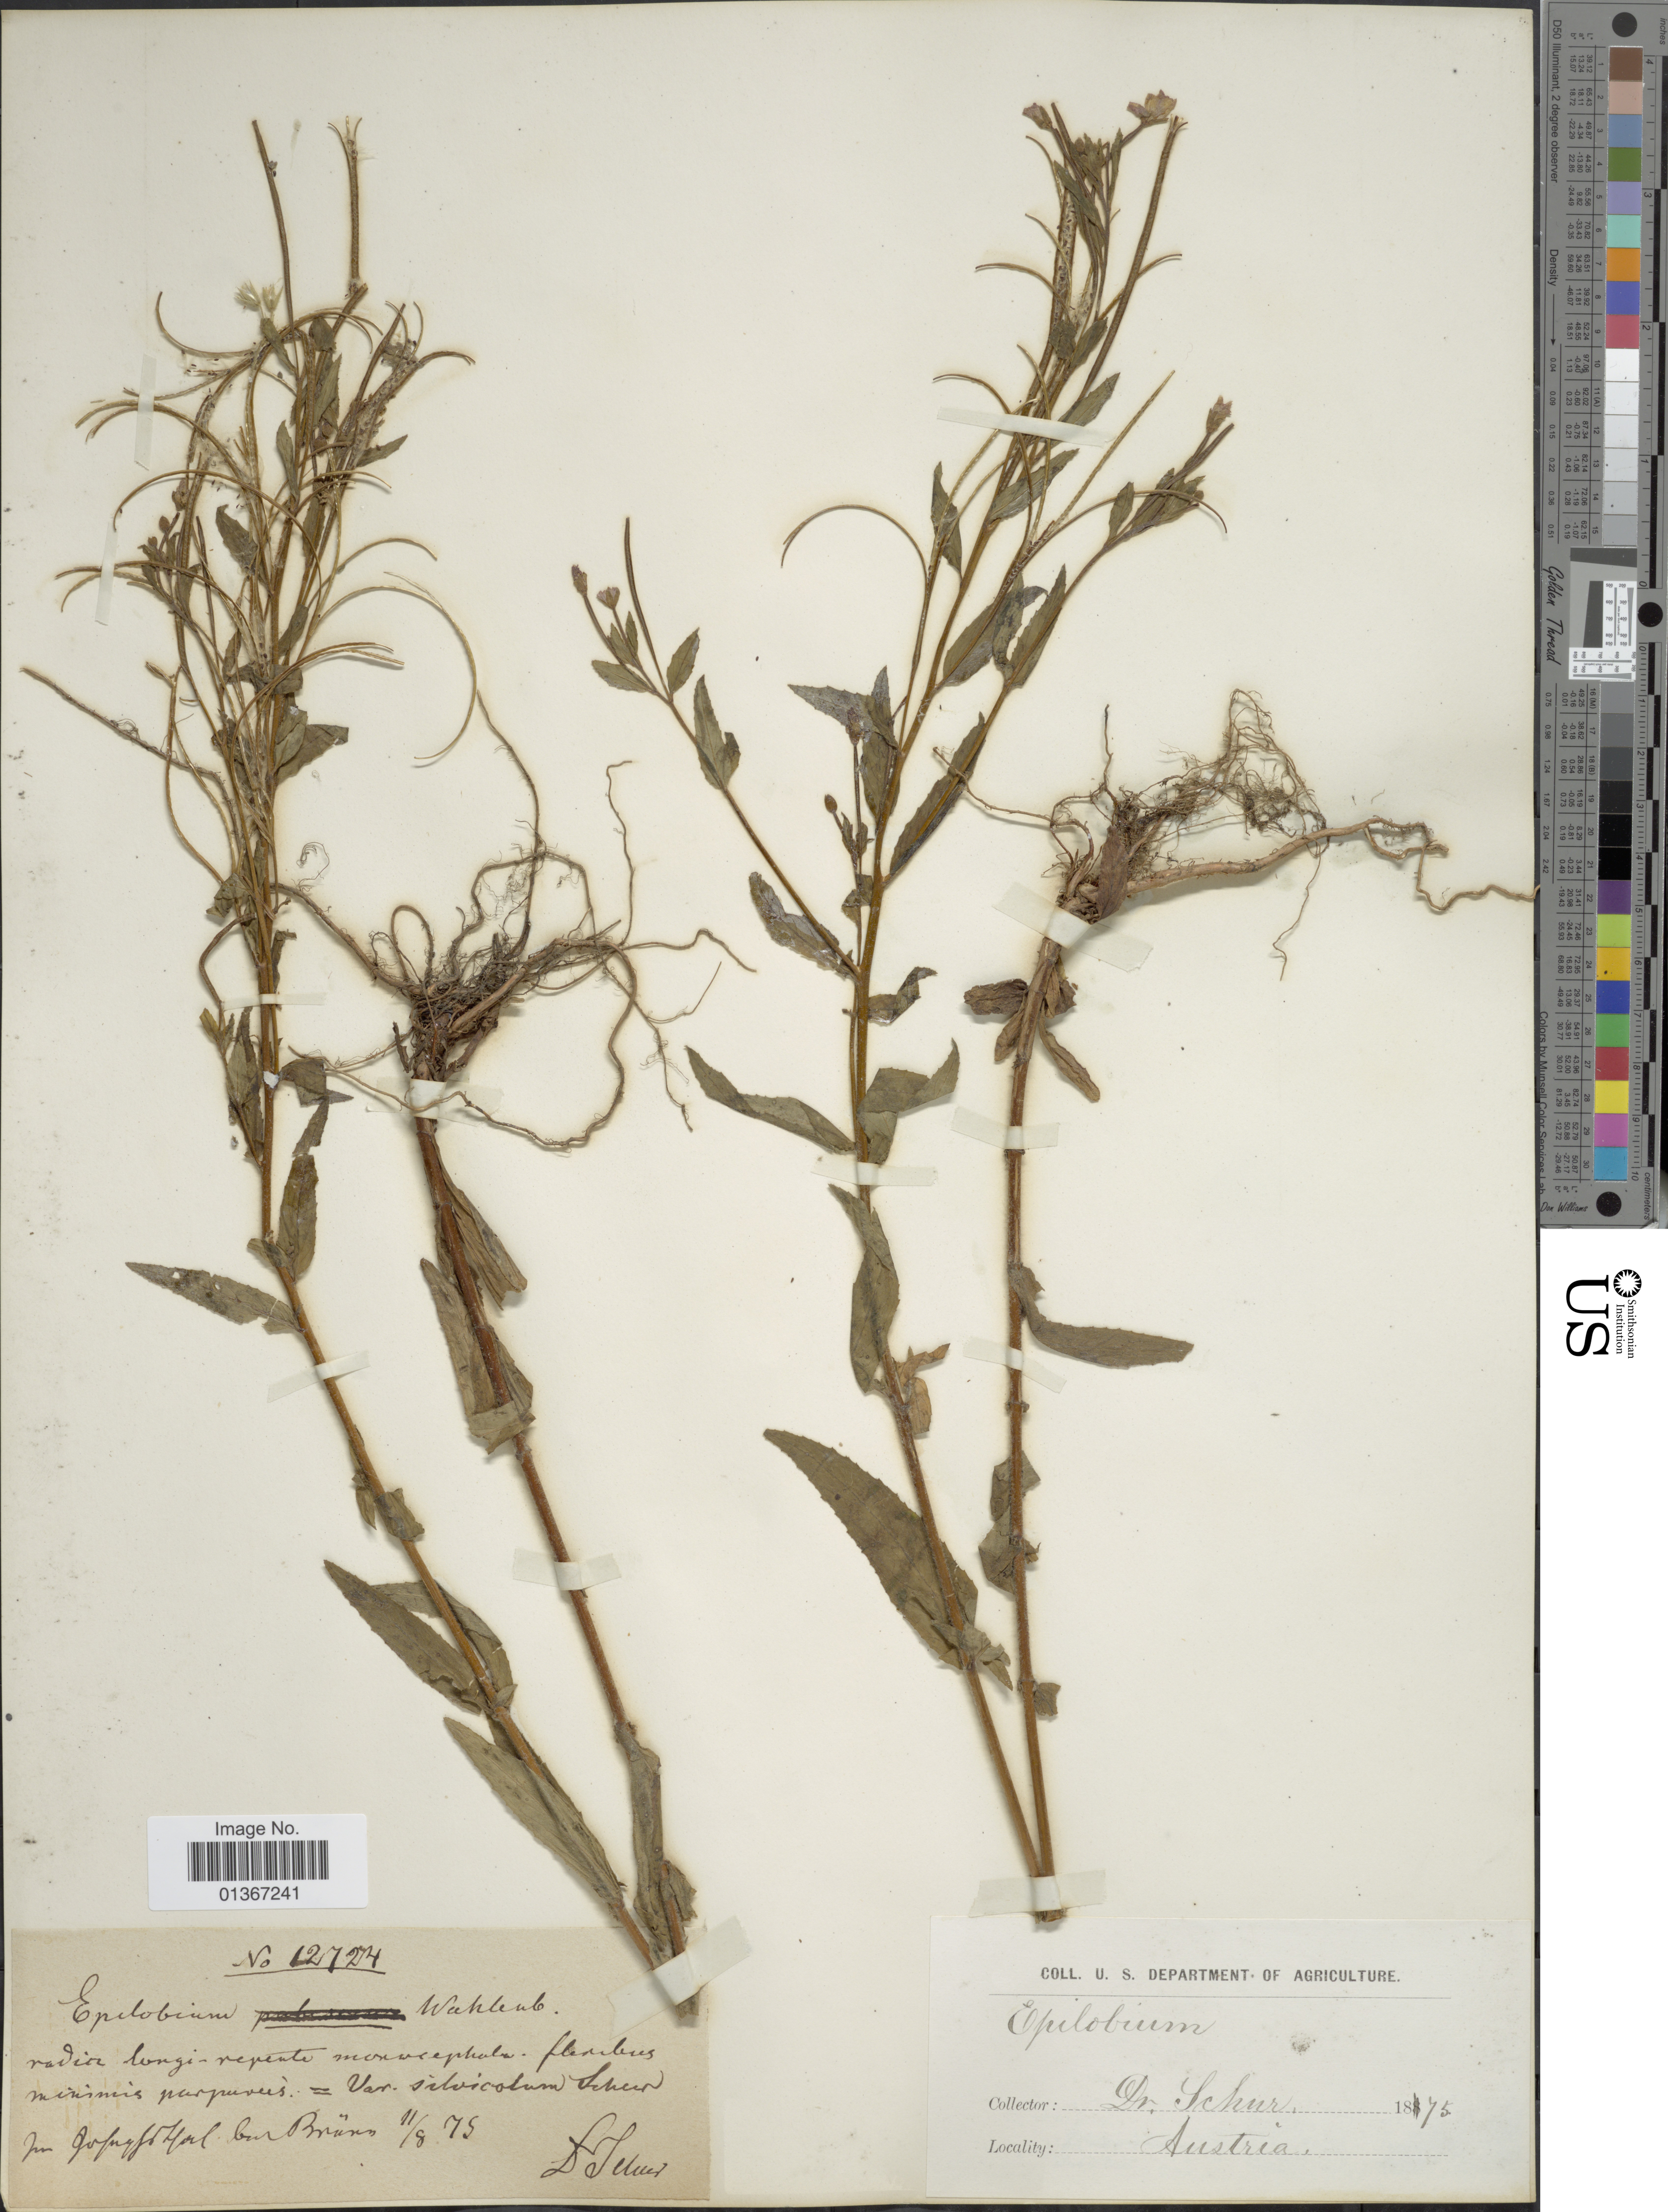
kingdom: Plantae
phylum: Tracheophyta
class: Magnoliopsida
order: Myrtales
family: Onagraceae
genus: Epilobium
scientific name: Epilobium sp.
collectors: Schur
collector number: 12724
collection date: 1875-08-11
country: Austria